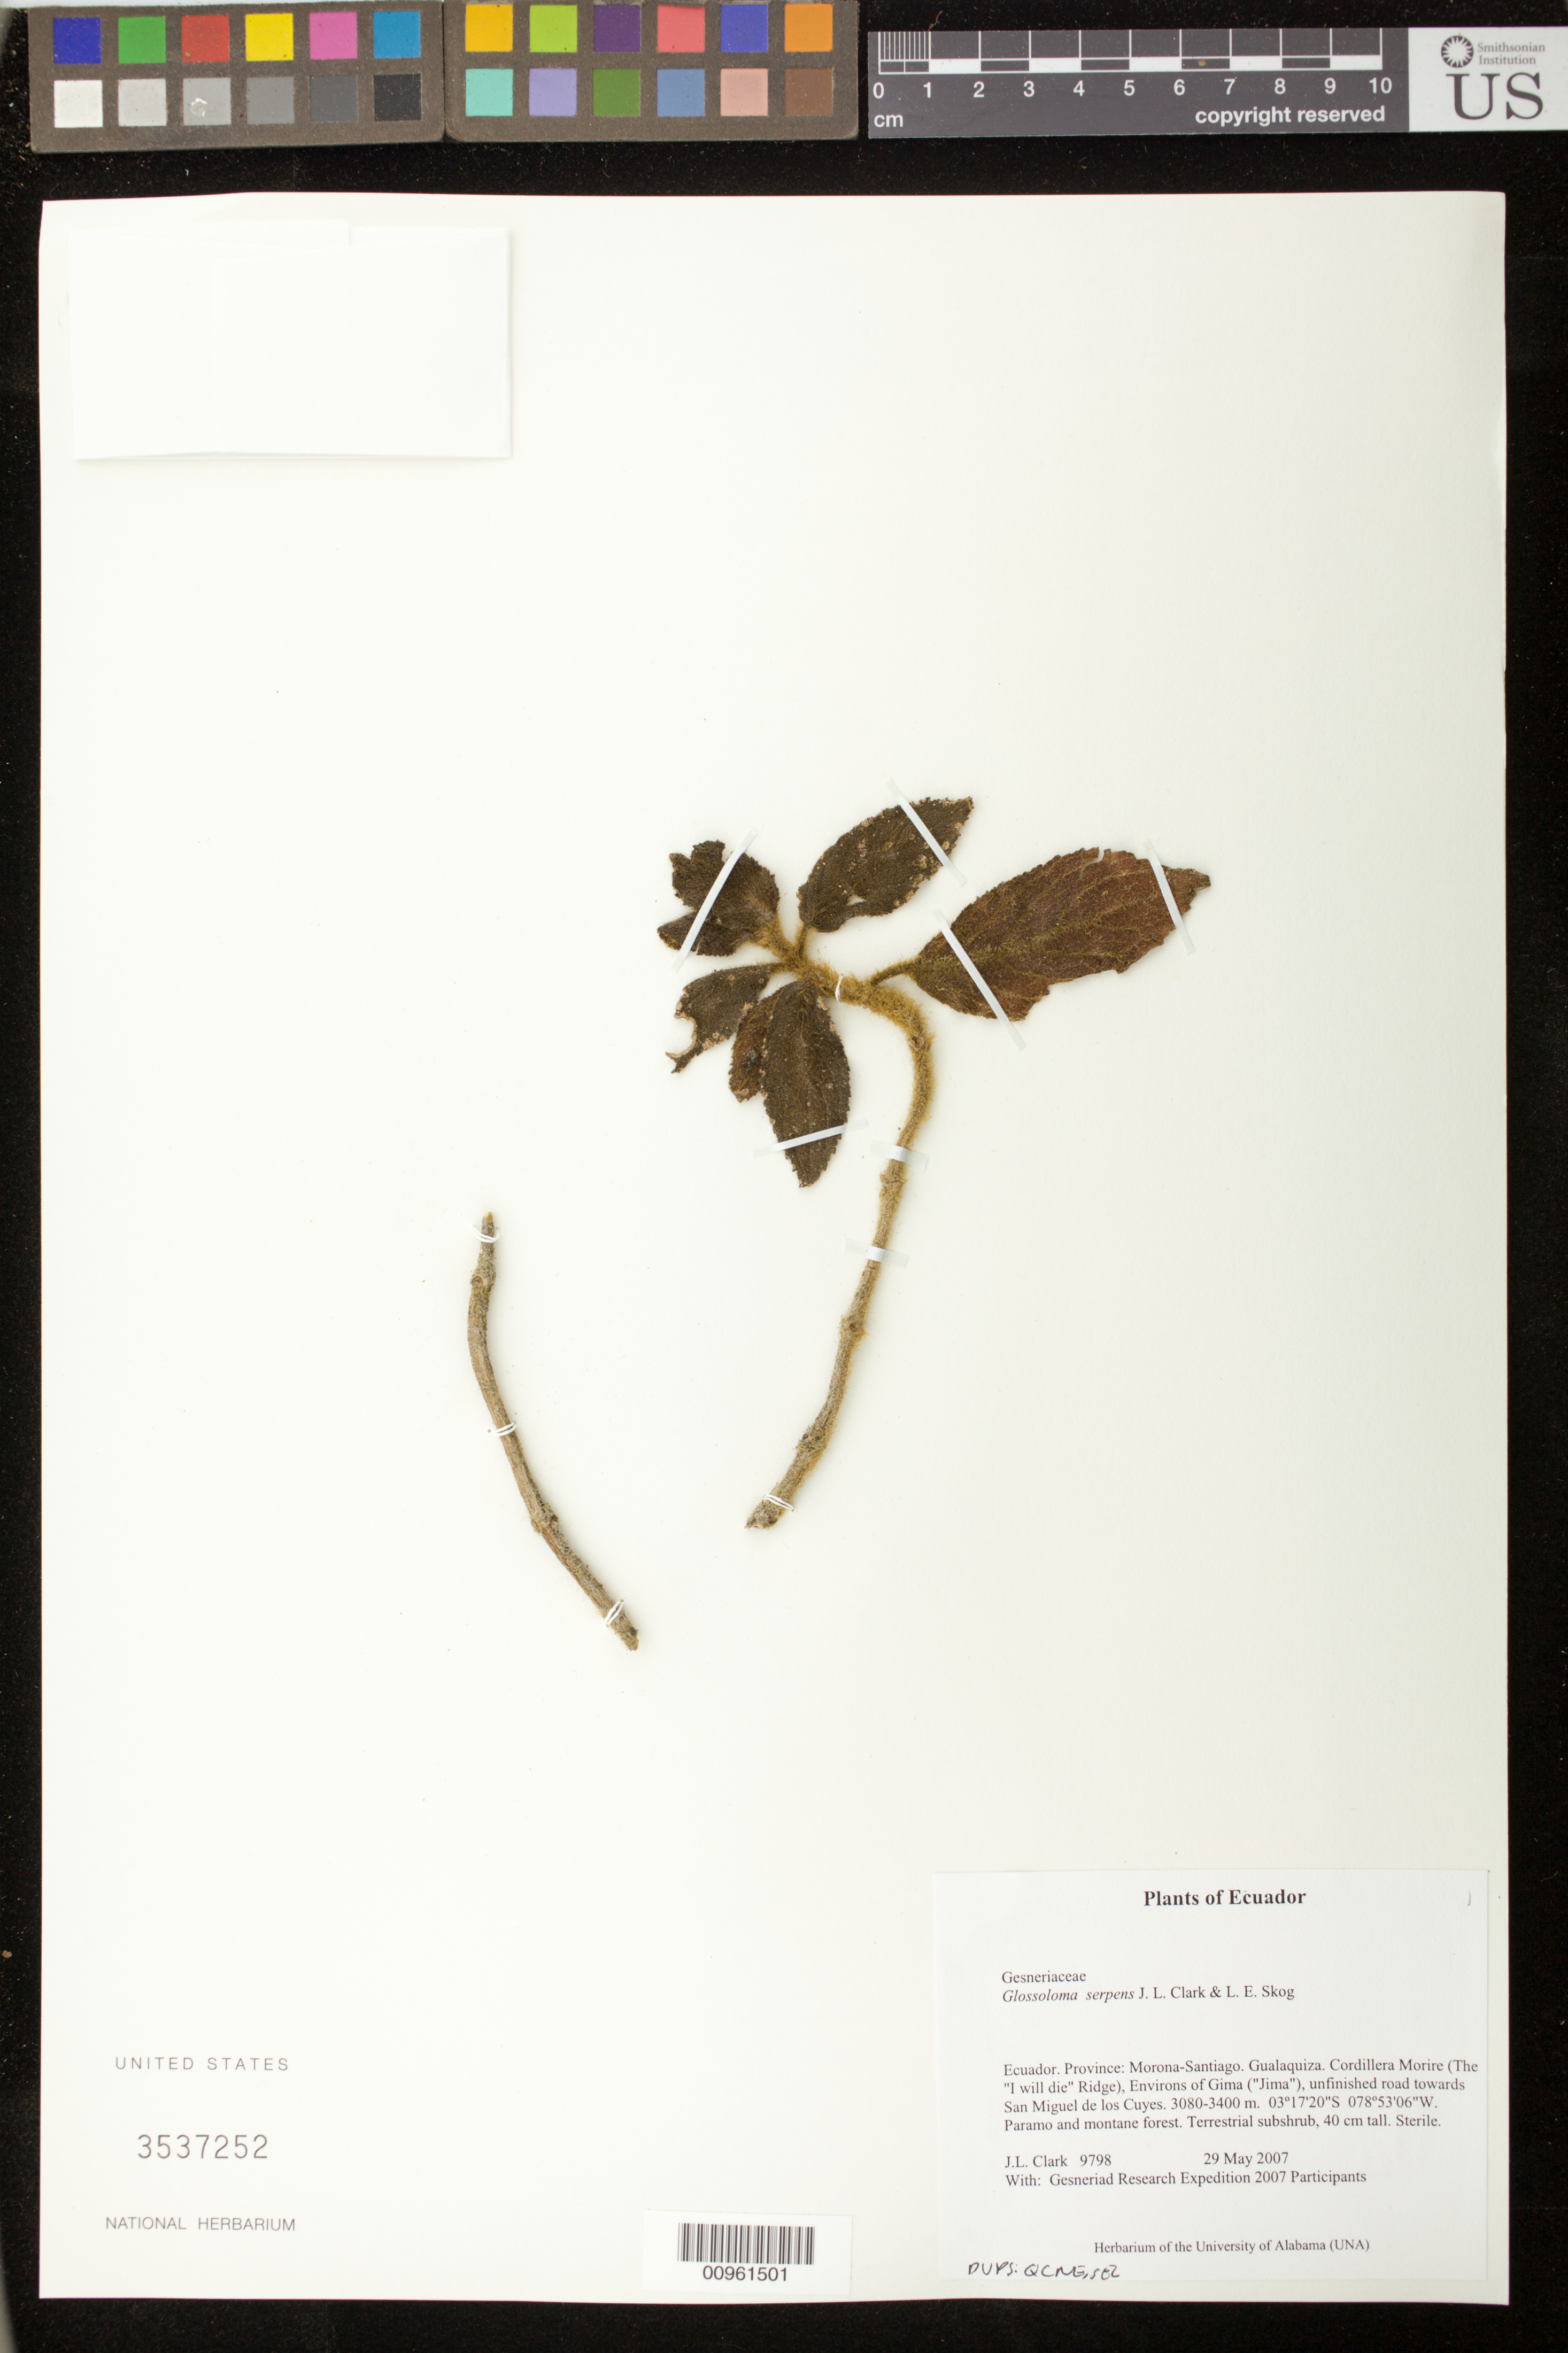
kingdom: Plantae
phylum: Tracheophyta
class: Magnoliopsida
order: Lamiales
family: Gesneriaceae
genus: Glossoloma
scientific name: Glossoloma serpens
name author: (J.L. Clark & L.E. Skog) J.L. Clark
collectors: J. L. Clark & Gesneriad Research Expedition 2007 Participants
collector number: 9798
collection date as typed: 29 May 2007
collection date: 2007-05-29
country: Ecuador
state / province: Morona-Santiago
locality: Gualaquiza. Cordillera Morire (The "I will die" Ridge), Environs of Gima ("Jima"), unfinished road towards San Miguel de los Cuyes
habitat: Paramo and montane forest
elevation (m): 3080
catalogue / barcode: US 3537252